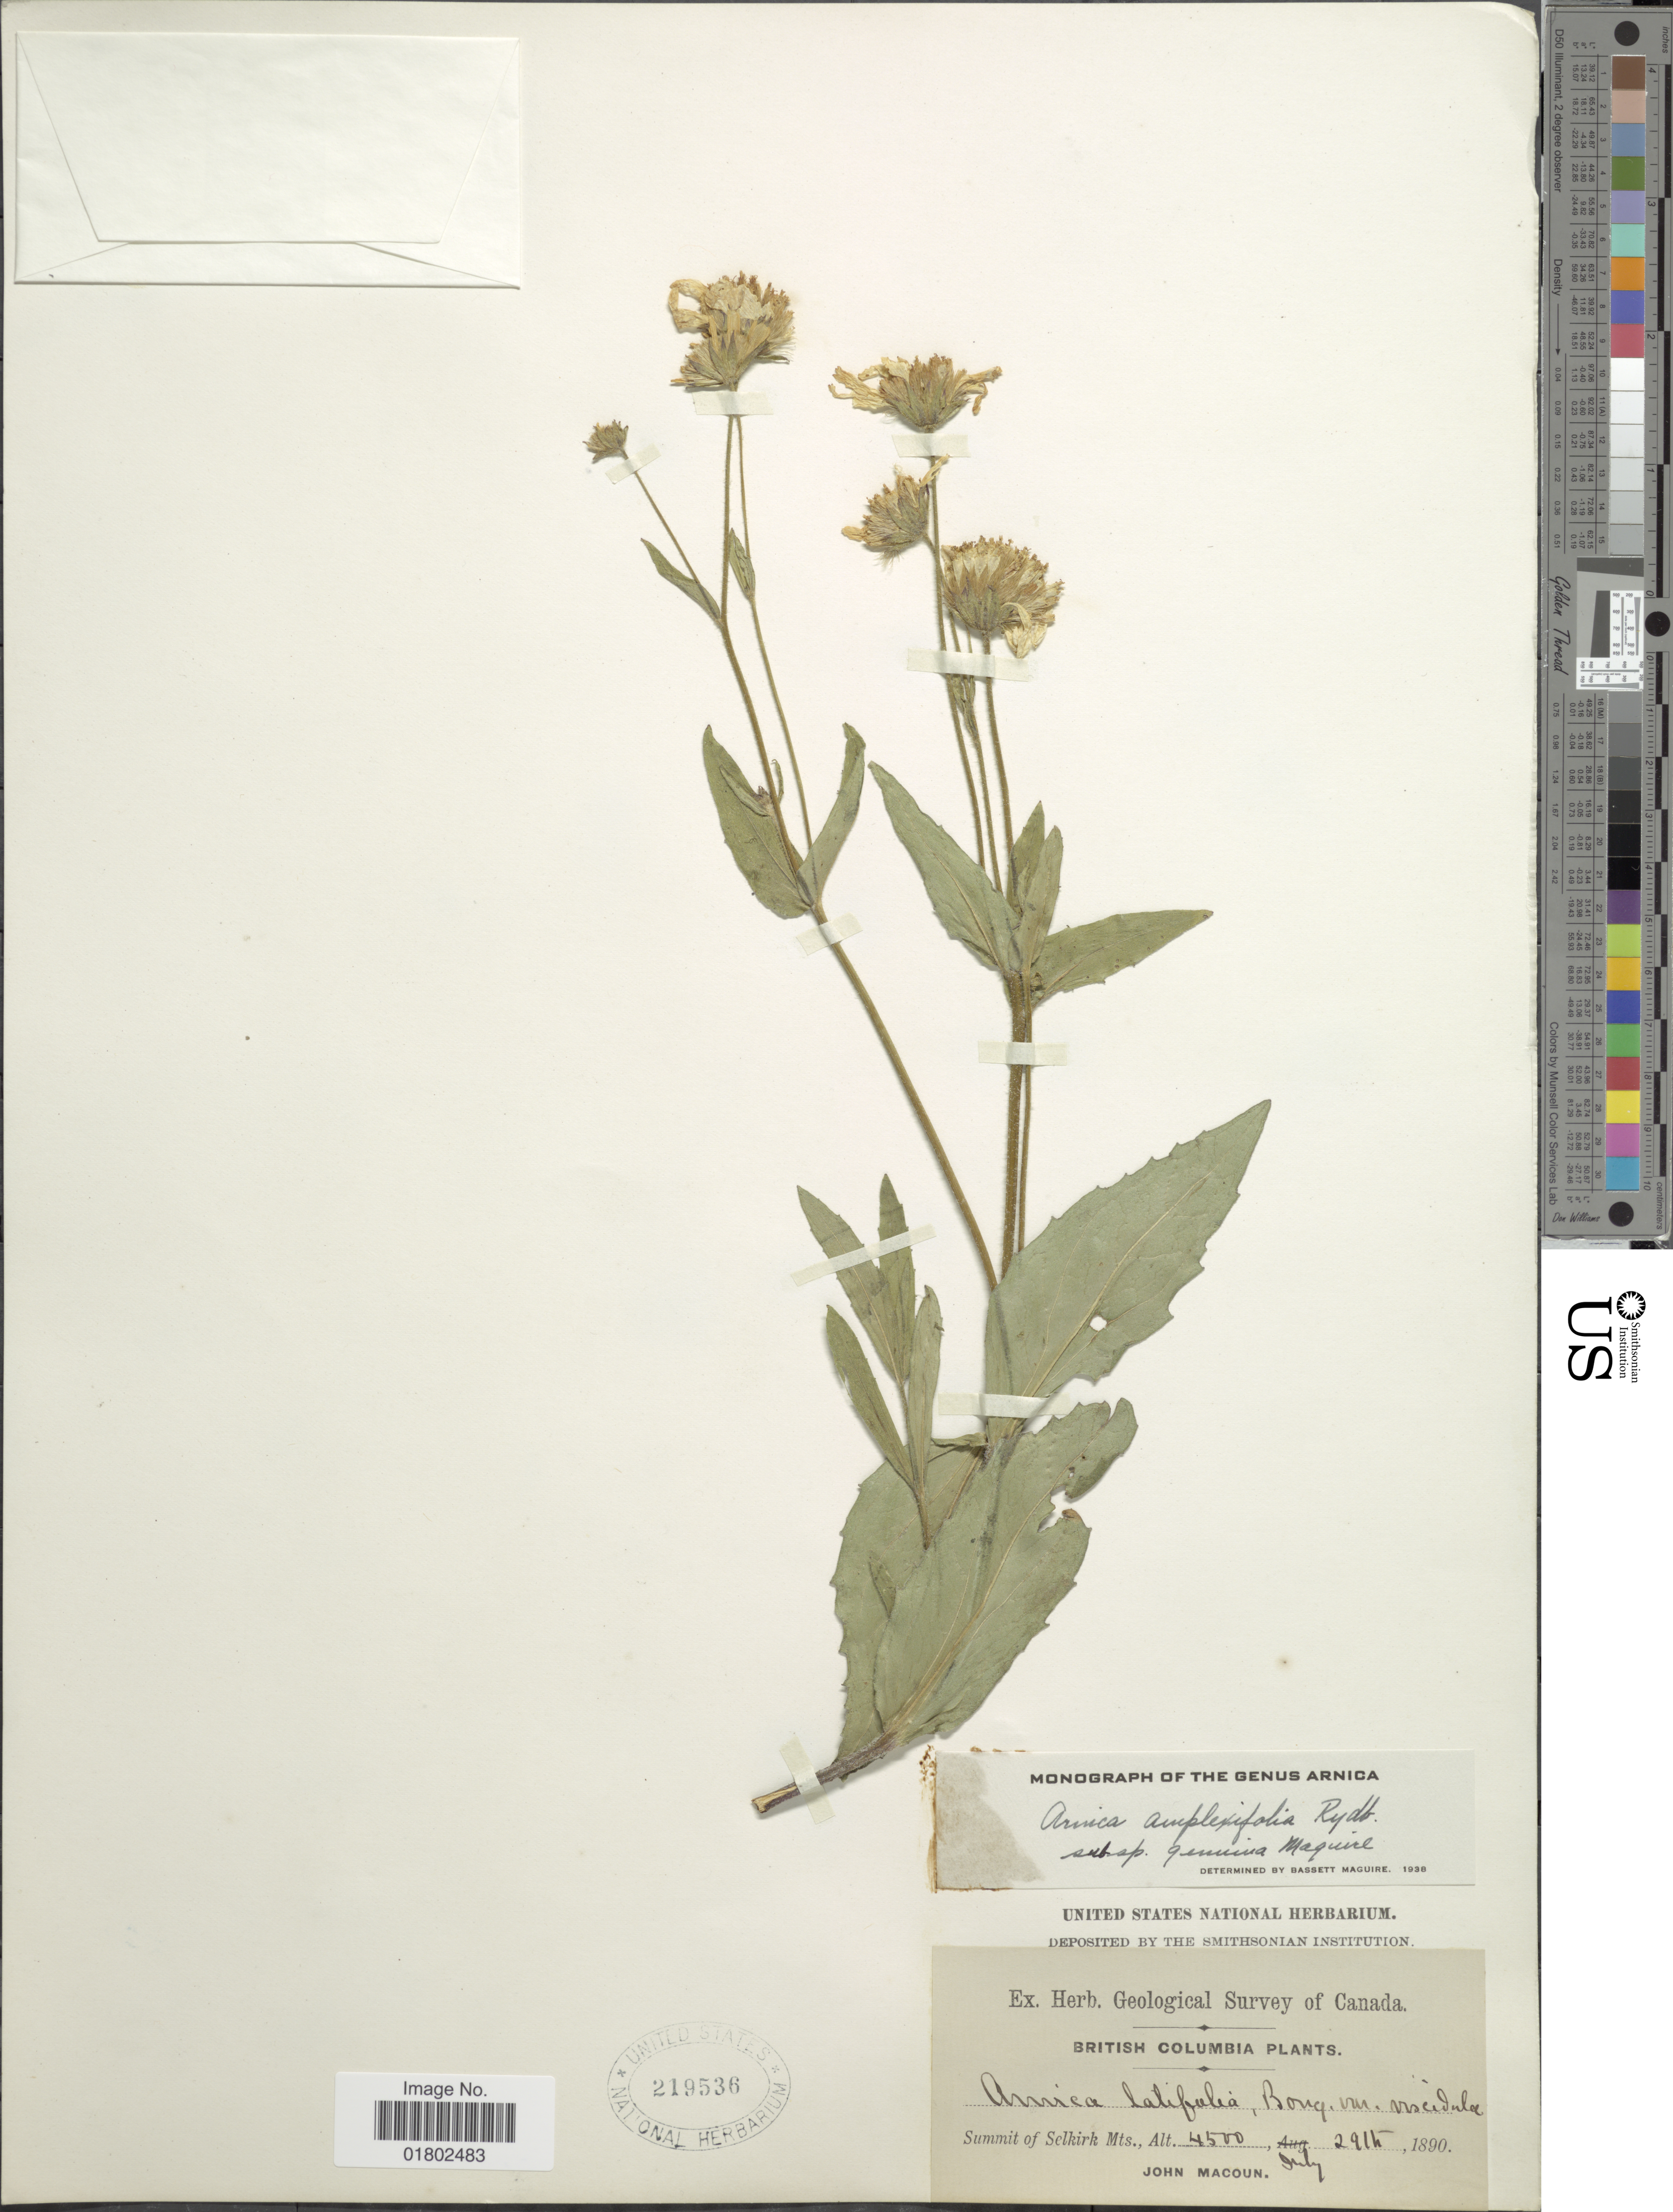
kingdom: Plantae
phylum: Tracheophyta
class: Magnoliopsida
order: Asterales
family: Asteraceae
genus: Arnica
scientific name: Arnica amplexifolia subsp. genuina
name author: Maguire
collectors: J. Macoun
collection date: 1890-07-29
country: Canada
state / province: British Columbia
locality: Summit of Selkirk Mts.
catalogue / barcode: US 219536